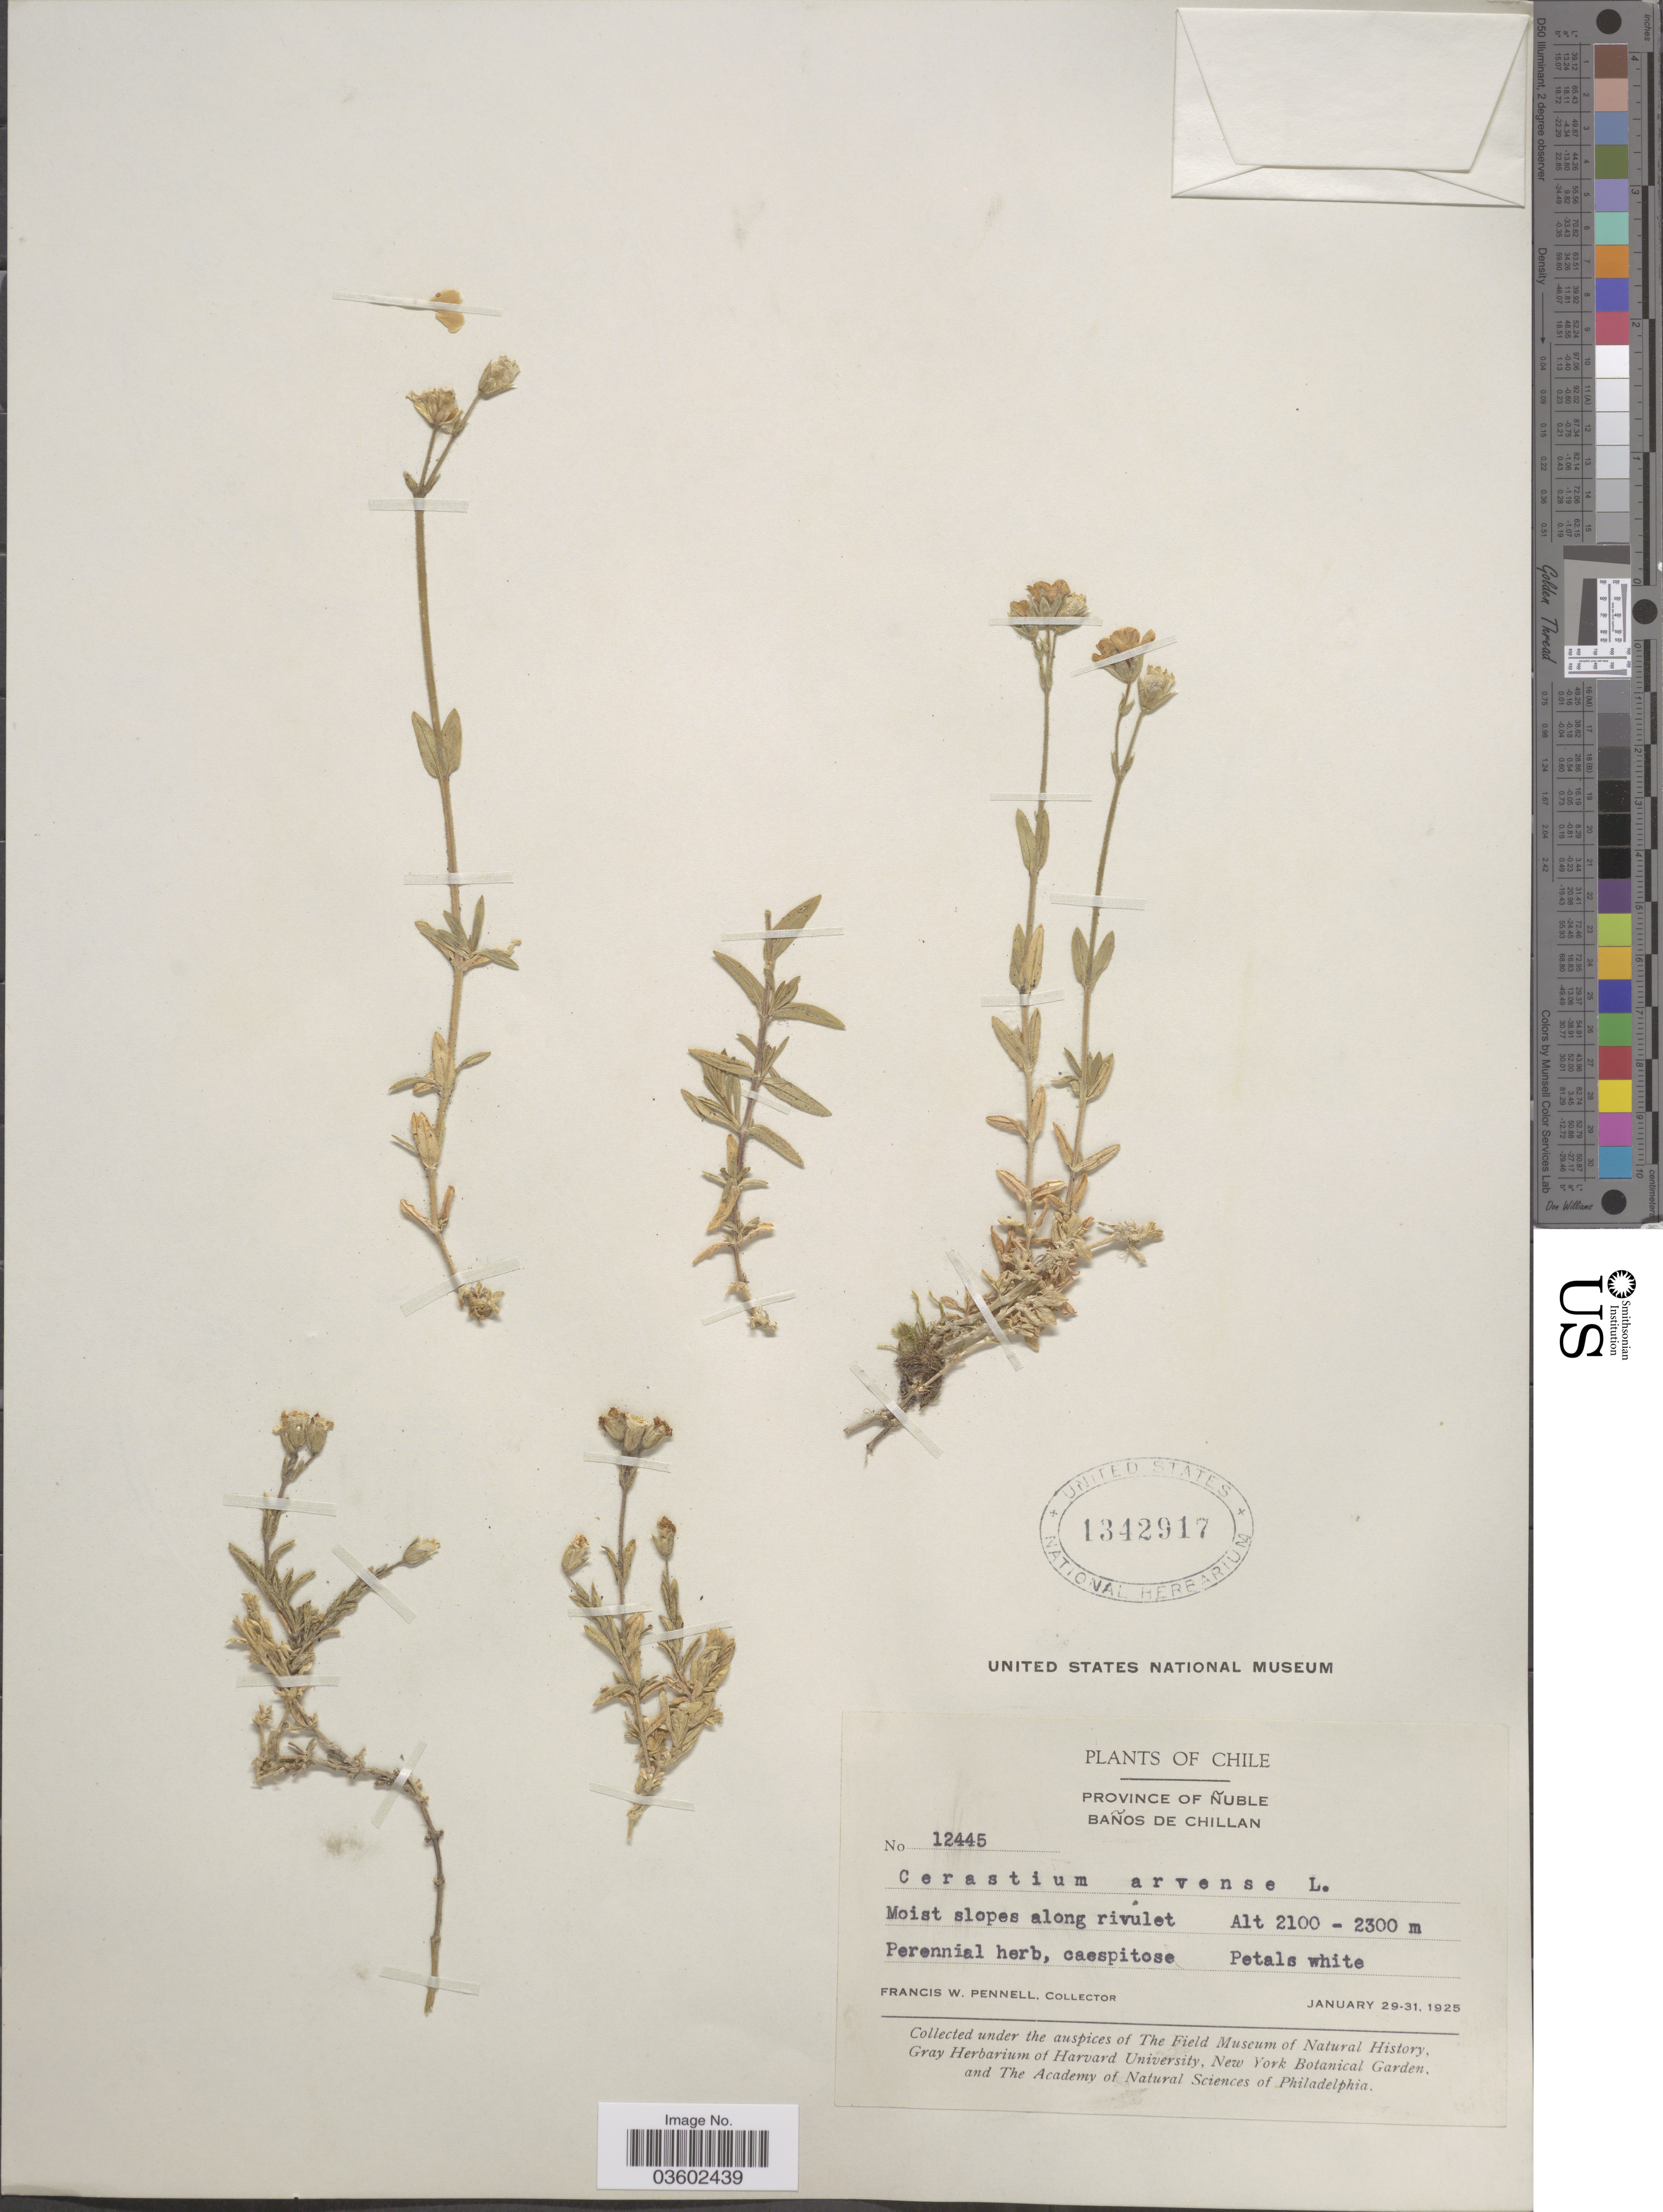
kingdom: Plantae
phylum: Tracheophyta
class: Magnoliopsida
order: Caryophyllales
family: Caryophyllaceae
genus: Cerastium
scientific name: Cerastium arvense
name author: L.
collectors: F. W. Pennell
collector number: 12445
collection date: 1925-01-29/1925-01-31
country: Chile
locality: Province of Ñuble, Baños de Chillan.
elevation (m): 2100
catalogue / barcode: US 1342917